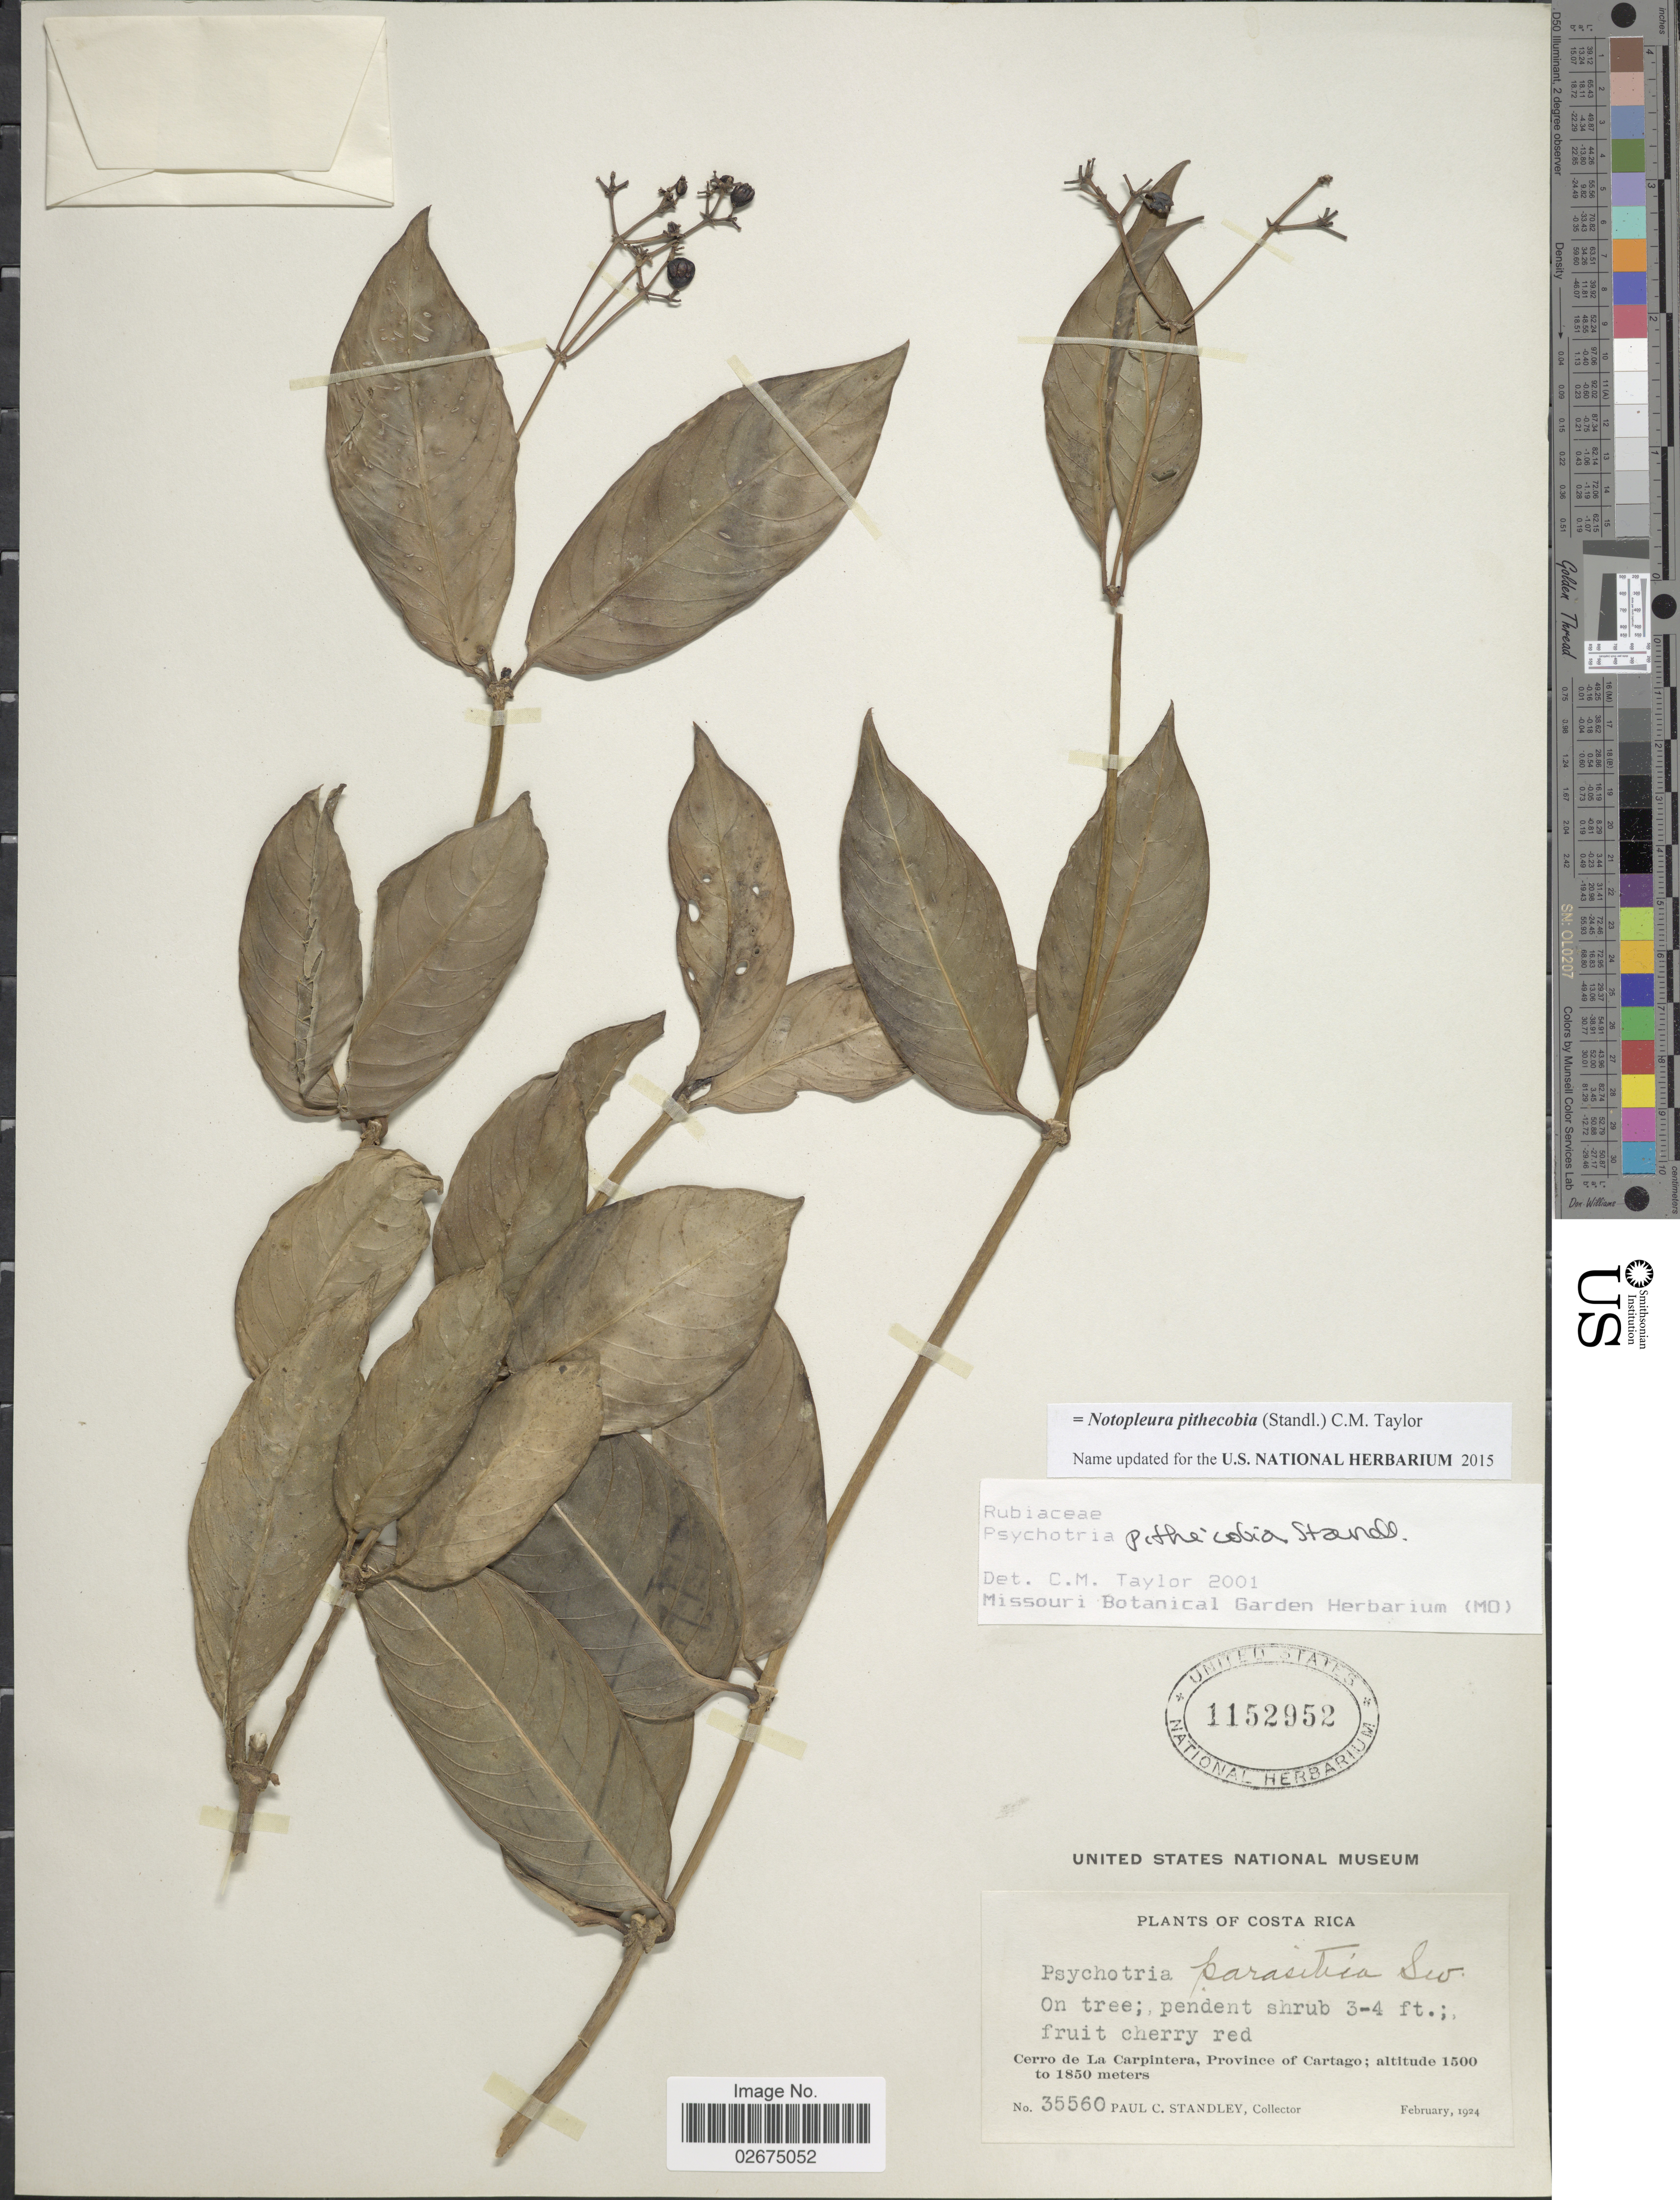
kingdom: Plantae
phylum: Tracheophyta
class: Magnoliopsida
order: Gentianales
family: Rubiaceae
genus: Notopleura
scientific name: Notopleura pithecobia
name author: (Standl.) C.M. Taylor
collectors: P. C. Standley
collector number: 35560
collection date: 1924-02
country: Costa Rica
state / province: Cartago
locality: Cerro de La Carpintera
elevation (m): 1500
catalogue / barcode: US 1152952